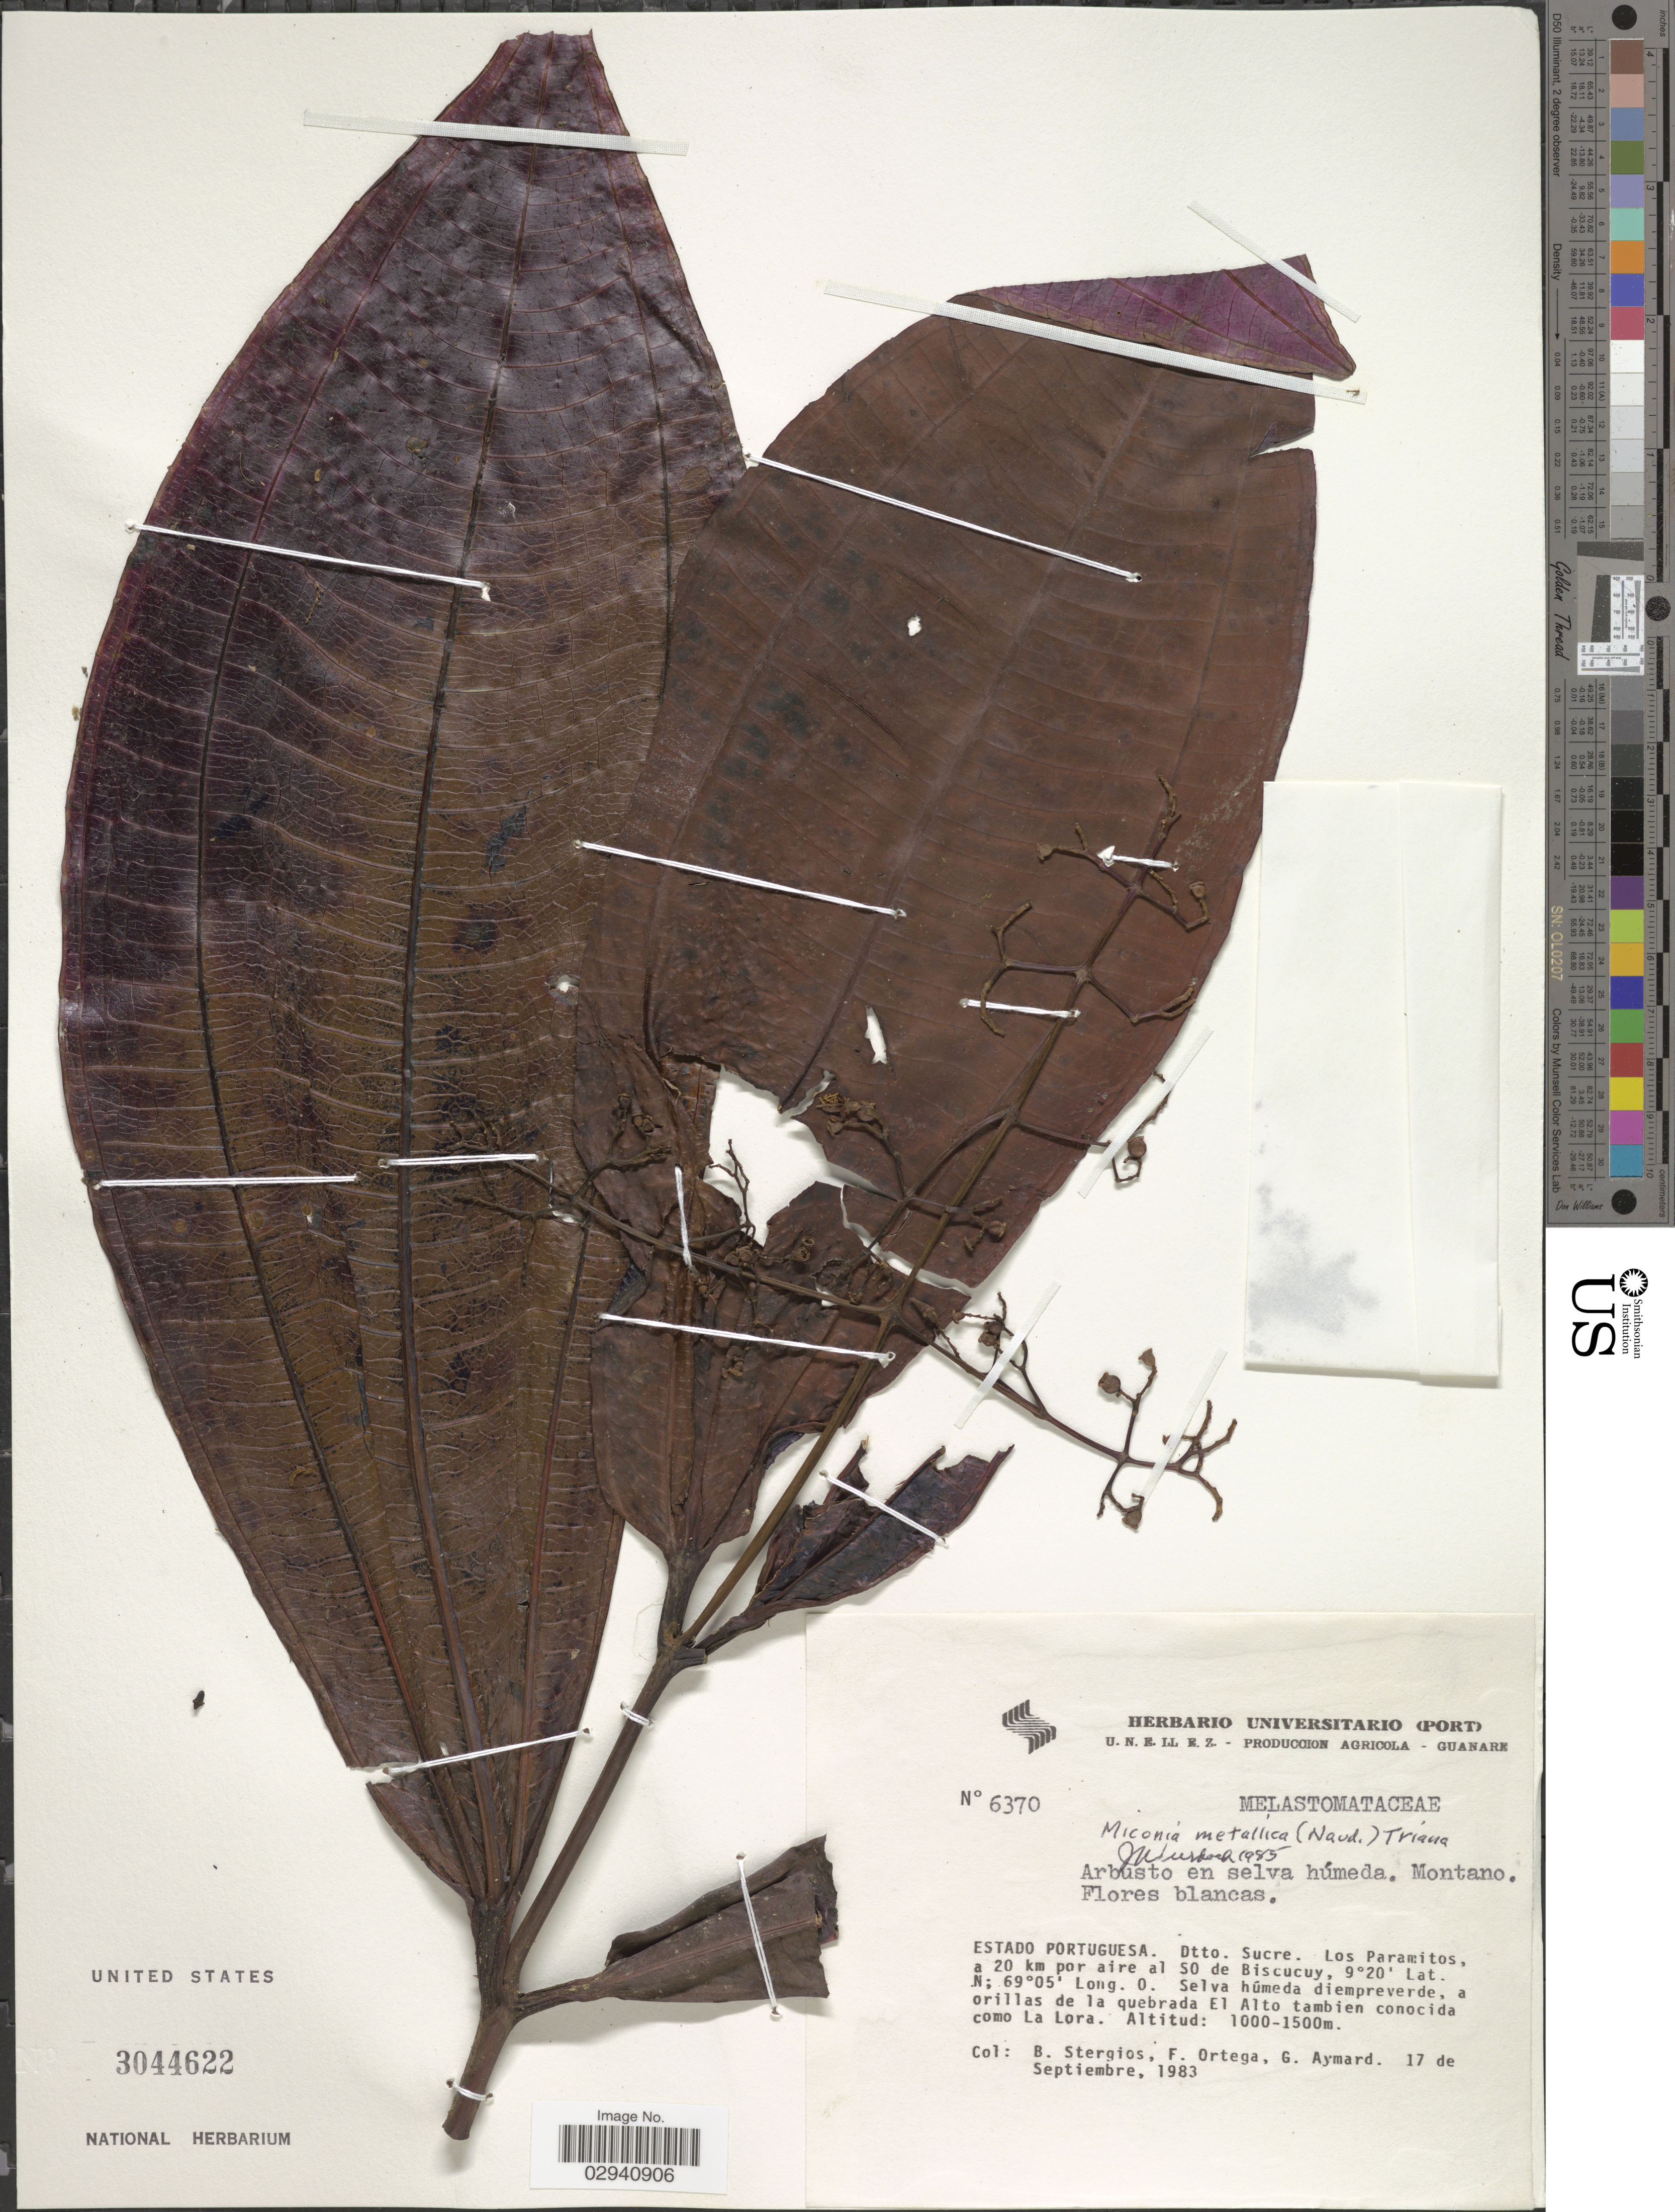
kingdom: Plantae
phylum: Tracheophyta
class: Magnoliopsida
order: Myrtales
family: Melastomataceae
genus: Miconia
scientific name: Miconia metallica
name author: (Naudin) Triana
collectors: B. G. Stergios, F. J. Ortega & G. A. Aymard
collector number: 6370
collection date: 1983-09-17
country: Venezuela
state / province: Portuguesa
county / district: Sucre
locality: Los Paramitos, a 20 km por aire al SO de Biscucuy, a orillas de la quebrada El Alto tambien conocida como La Lora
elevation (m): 1000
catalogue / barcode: US 3044622